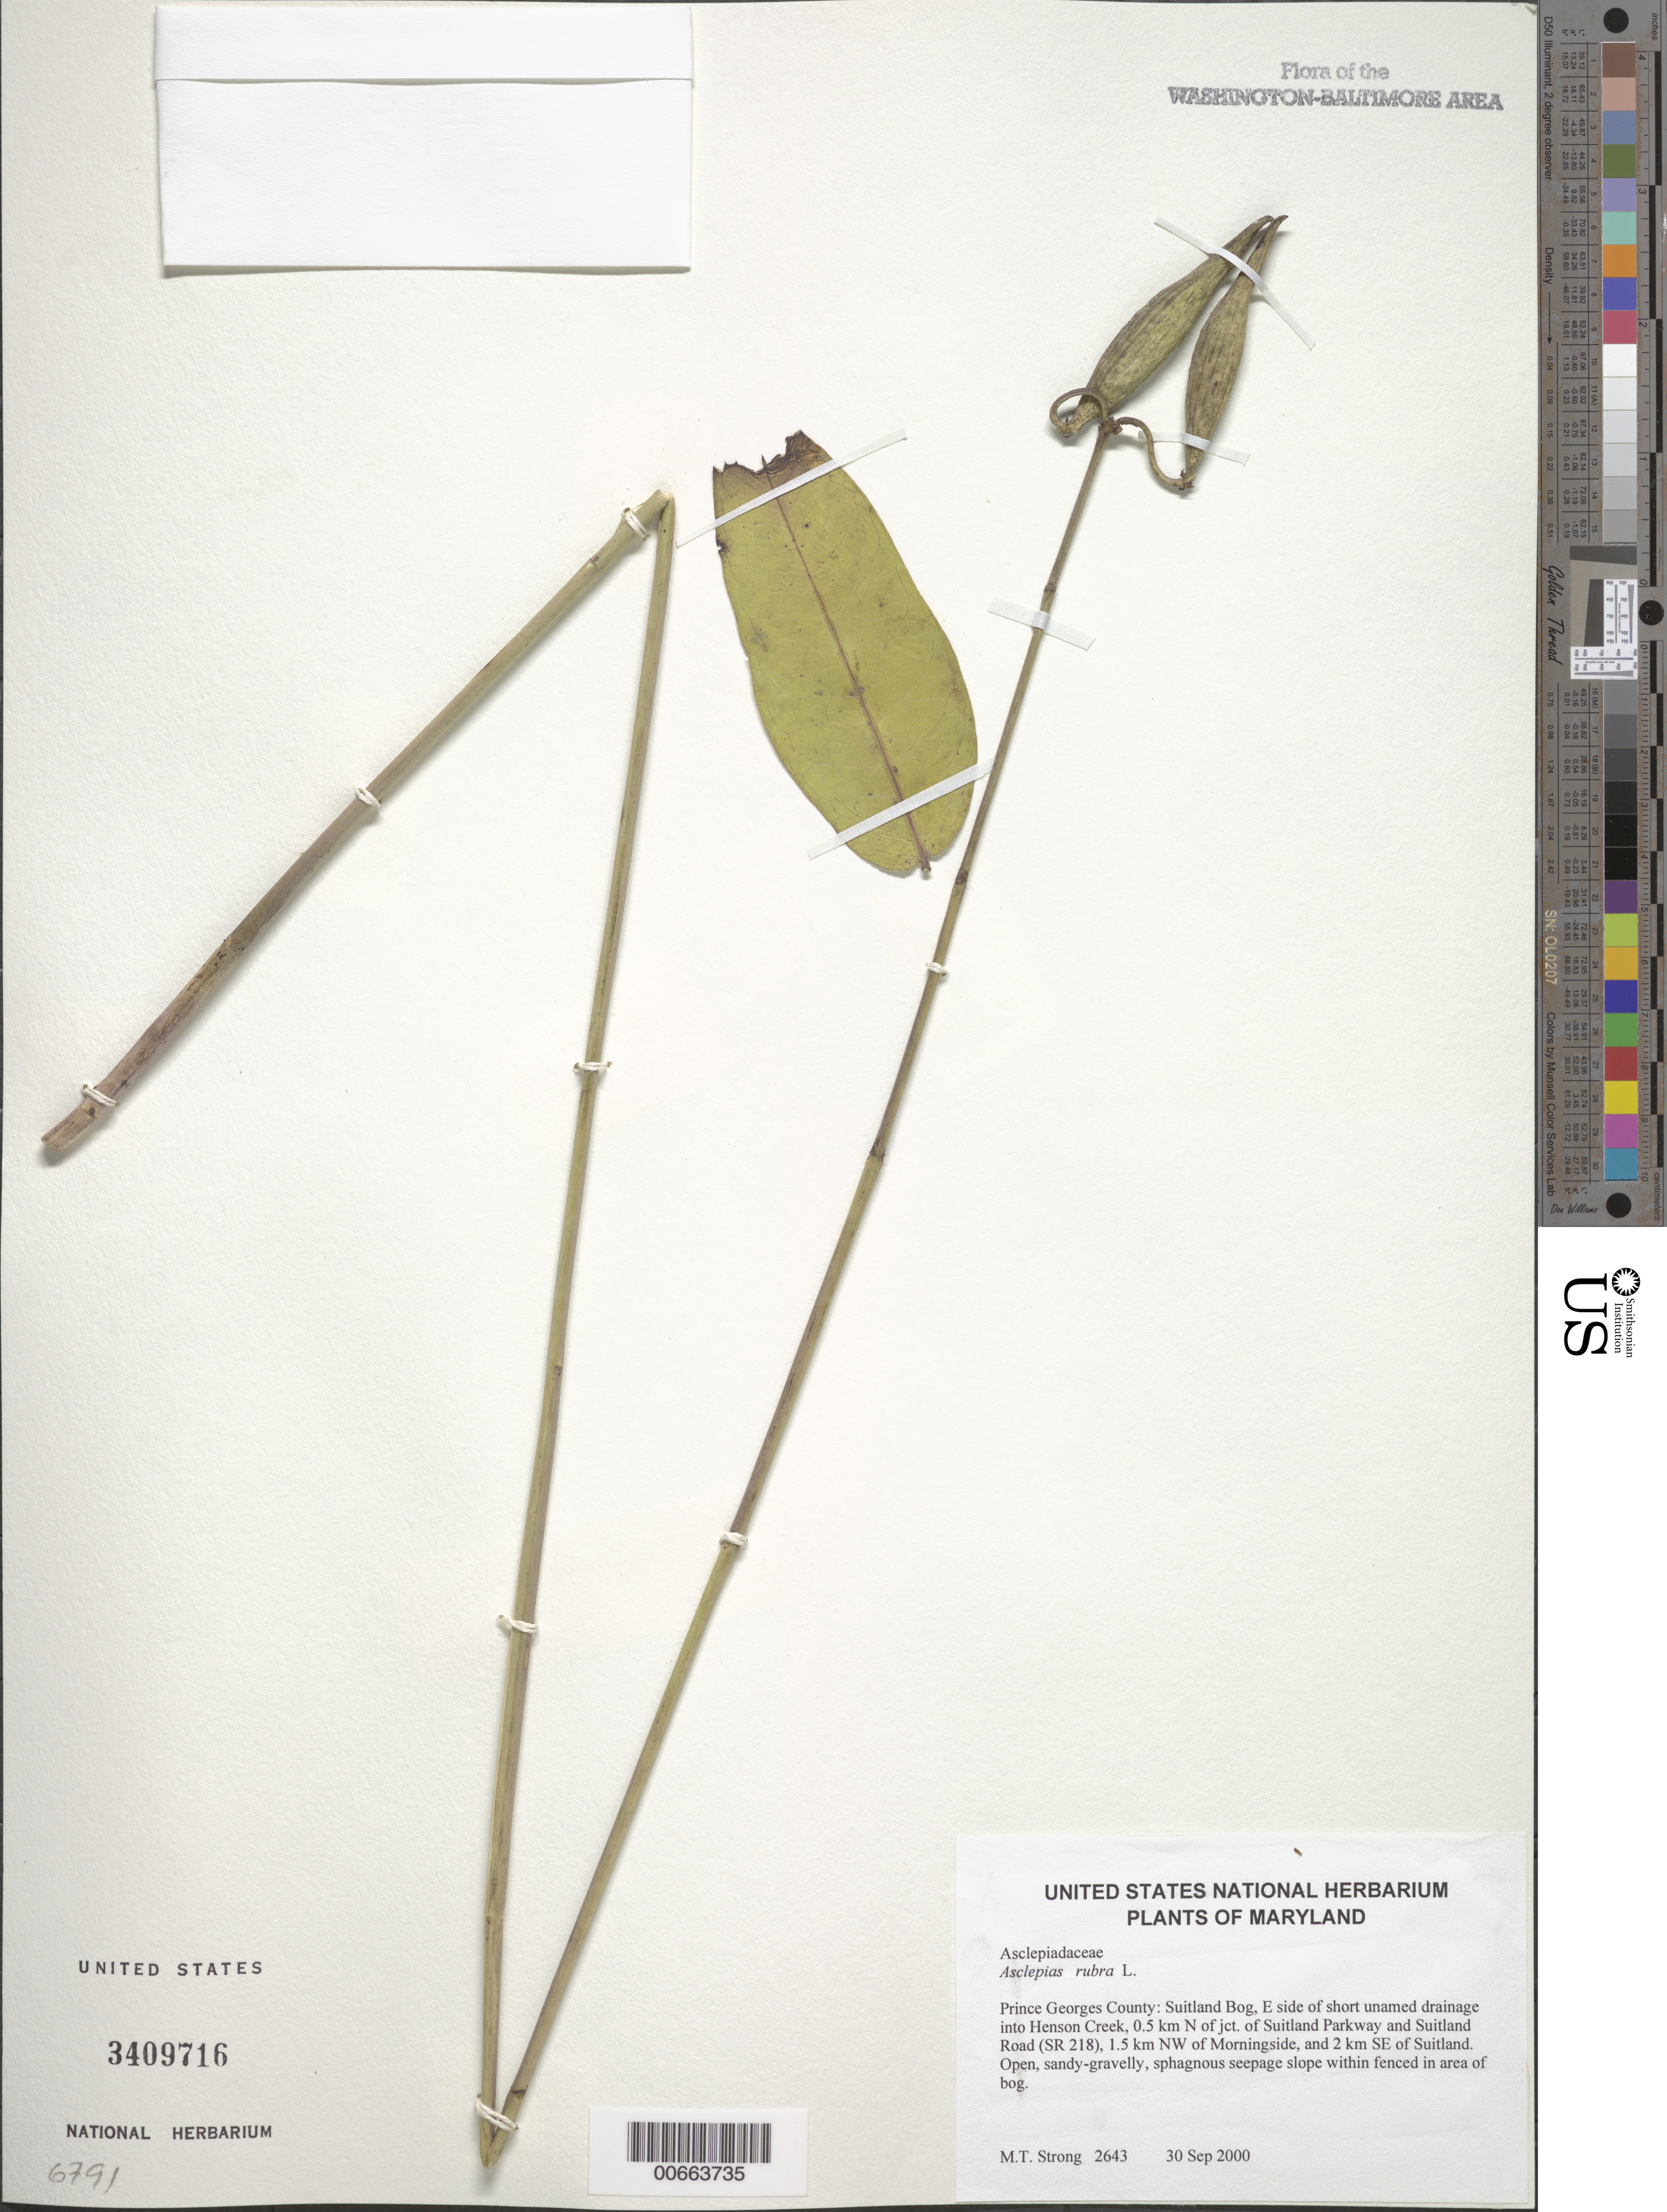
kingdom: Plantae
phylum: Tracheophyta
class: Magnoliopsida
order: Gentianales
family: Apocynaceae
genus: Asclepias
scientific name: Asclepias rubra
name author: L.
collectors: M. T. Strong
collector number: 2643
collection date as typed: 30 Sep 2000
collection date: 2000-09-30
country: United States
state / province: Maryland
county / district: Prince George's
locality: Suitland Bog, E side of short unamed drainage into Henson Creek, 0.5 km N of jct. of Suitland Parkway and Suitland Road (SR 218), 1.5 km NW of Morningside, and 2 km SE of Suitland.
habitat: Open, gravelly, sphagnous seepage slope within fenced in area of bog.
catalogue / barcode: US 3409716